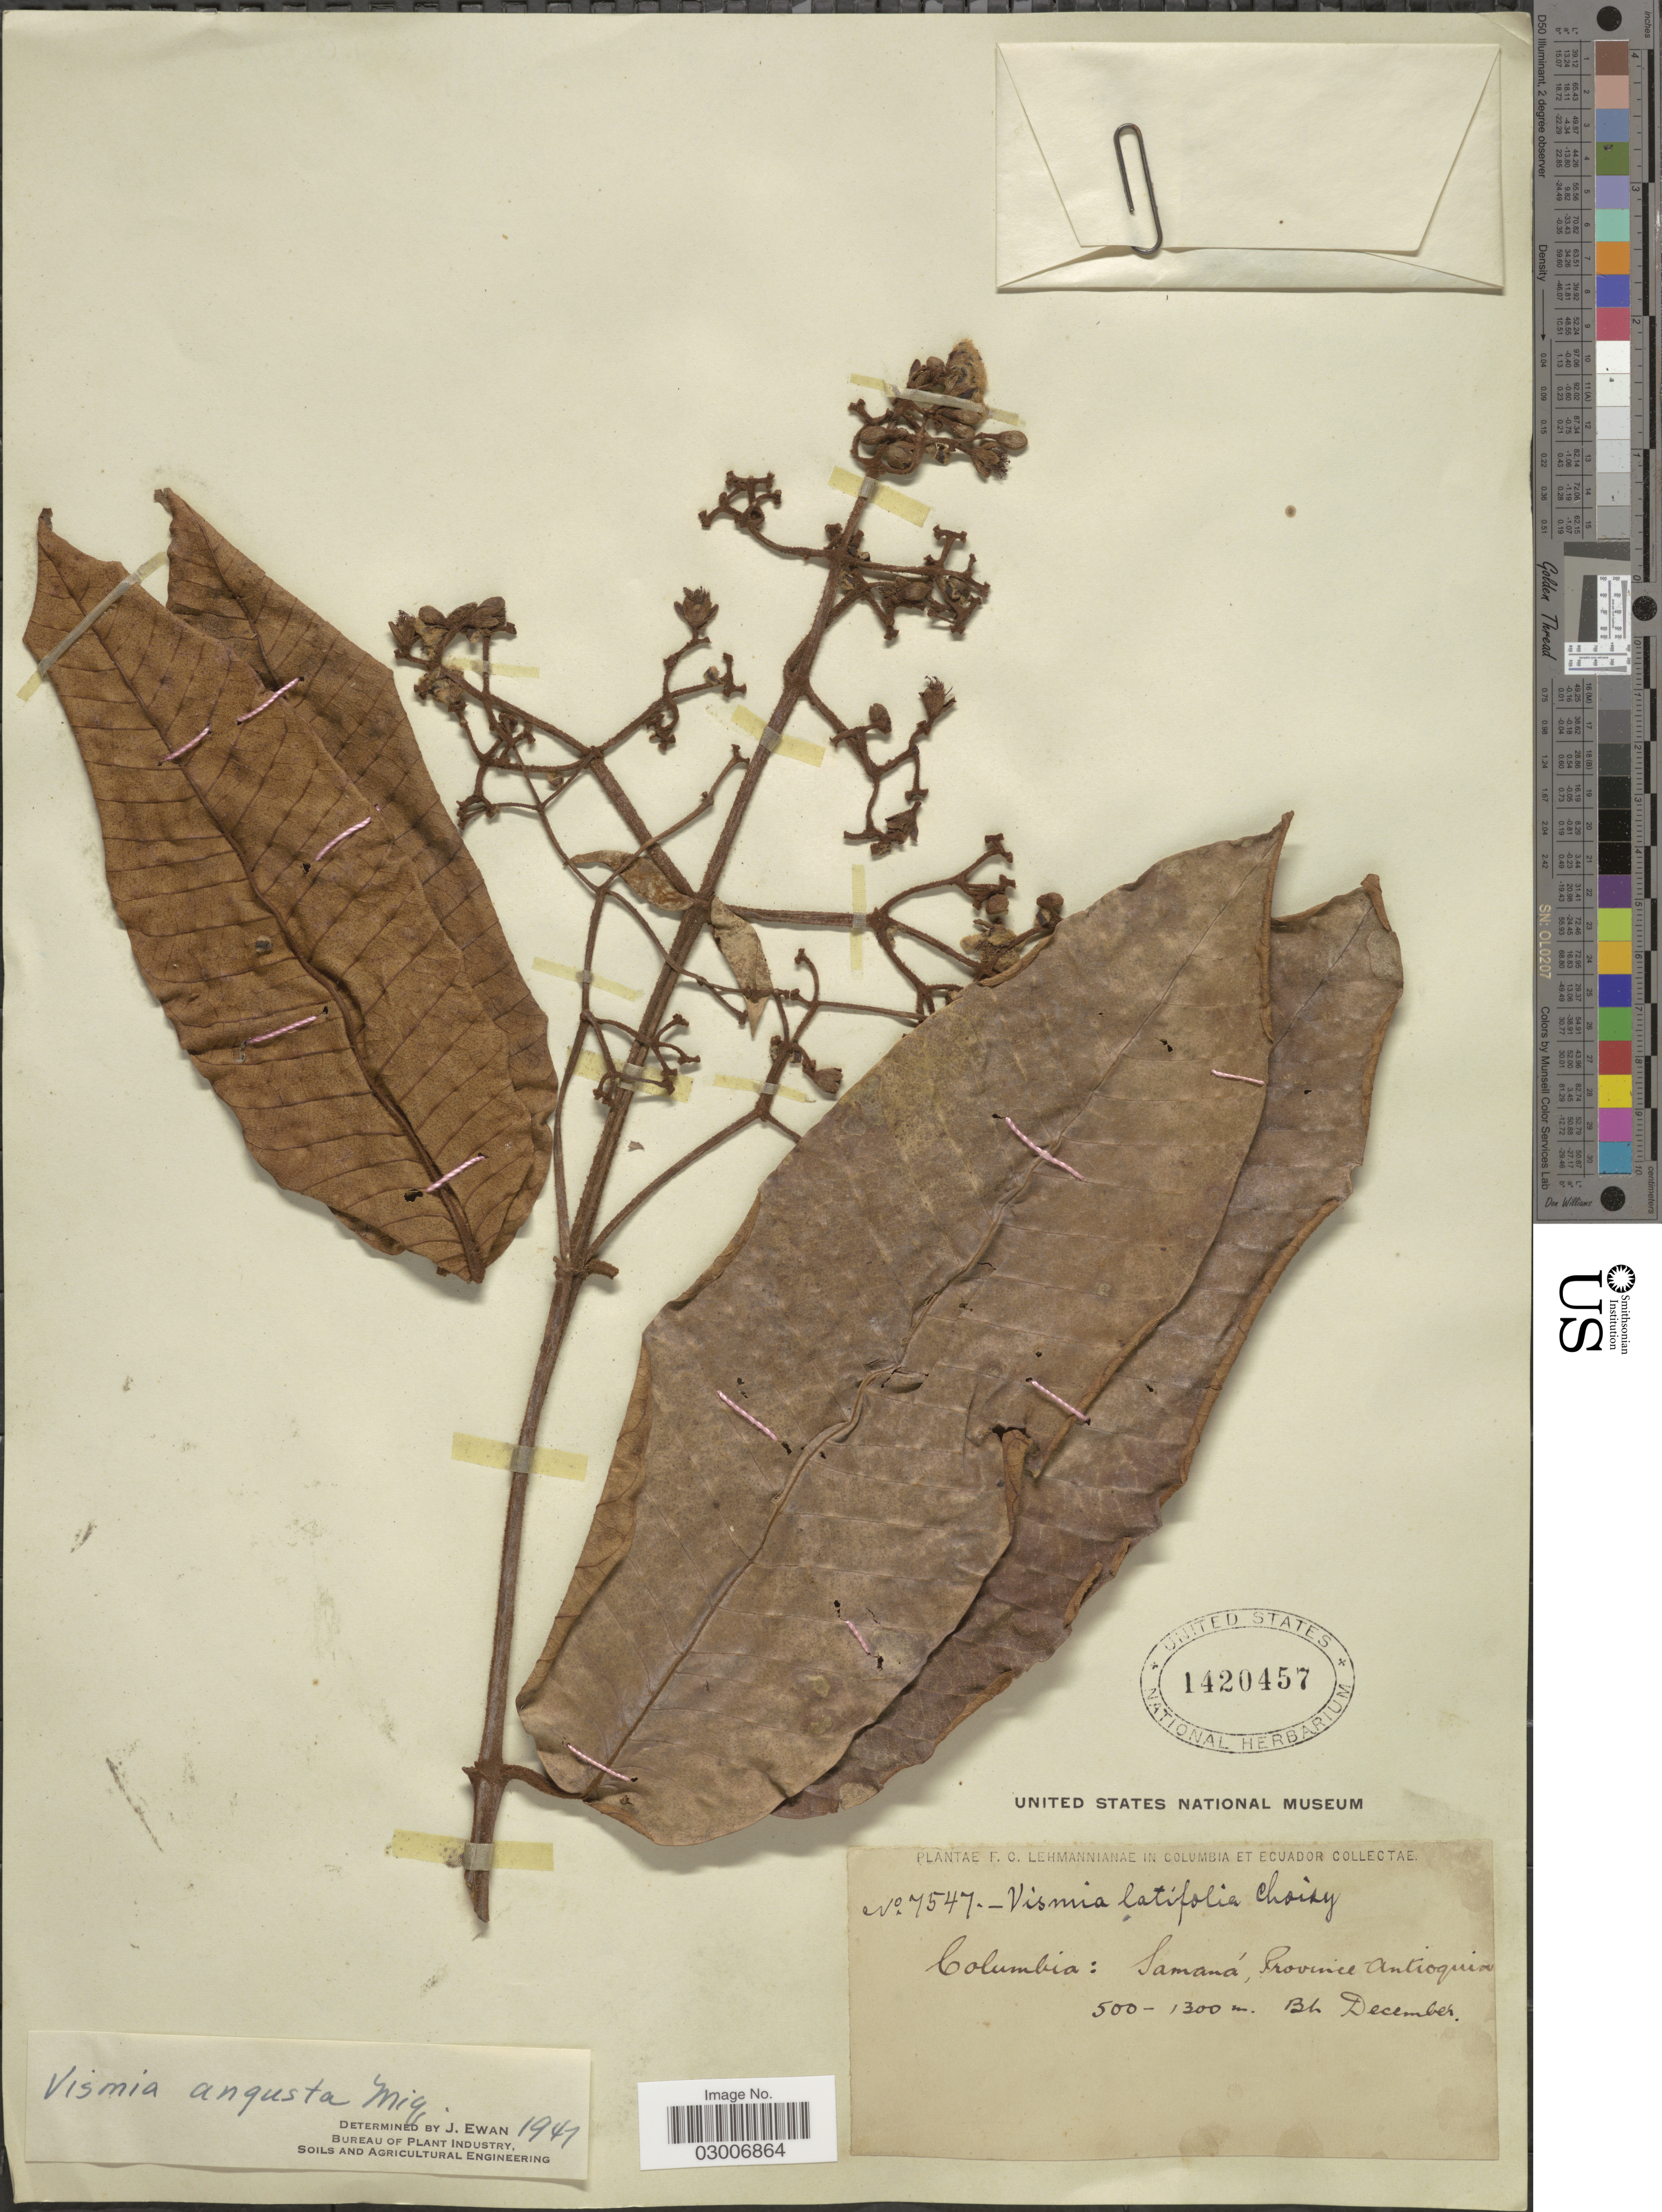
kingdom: Plantae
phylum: Tracheophyta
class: Magnoliopsida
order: Malpighiales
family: Hypericaceae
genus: Vismia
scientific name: Vismia macrophylla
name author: Kunth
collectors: F. C. Lehmann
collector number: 7547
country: Colombia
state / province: Antioquia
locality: Samaná, Province Antioquia.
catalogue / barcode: US 1420457